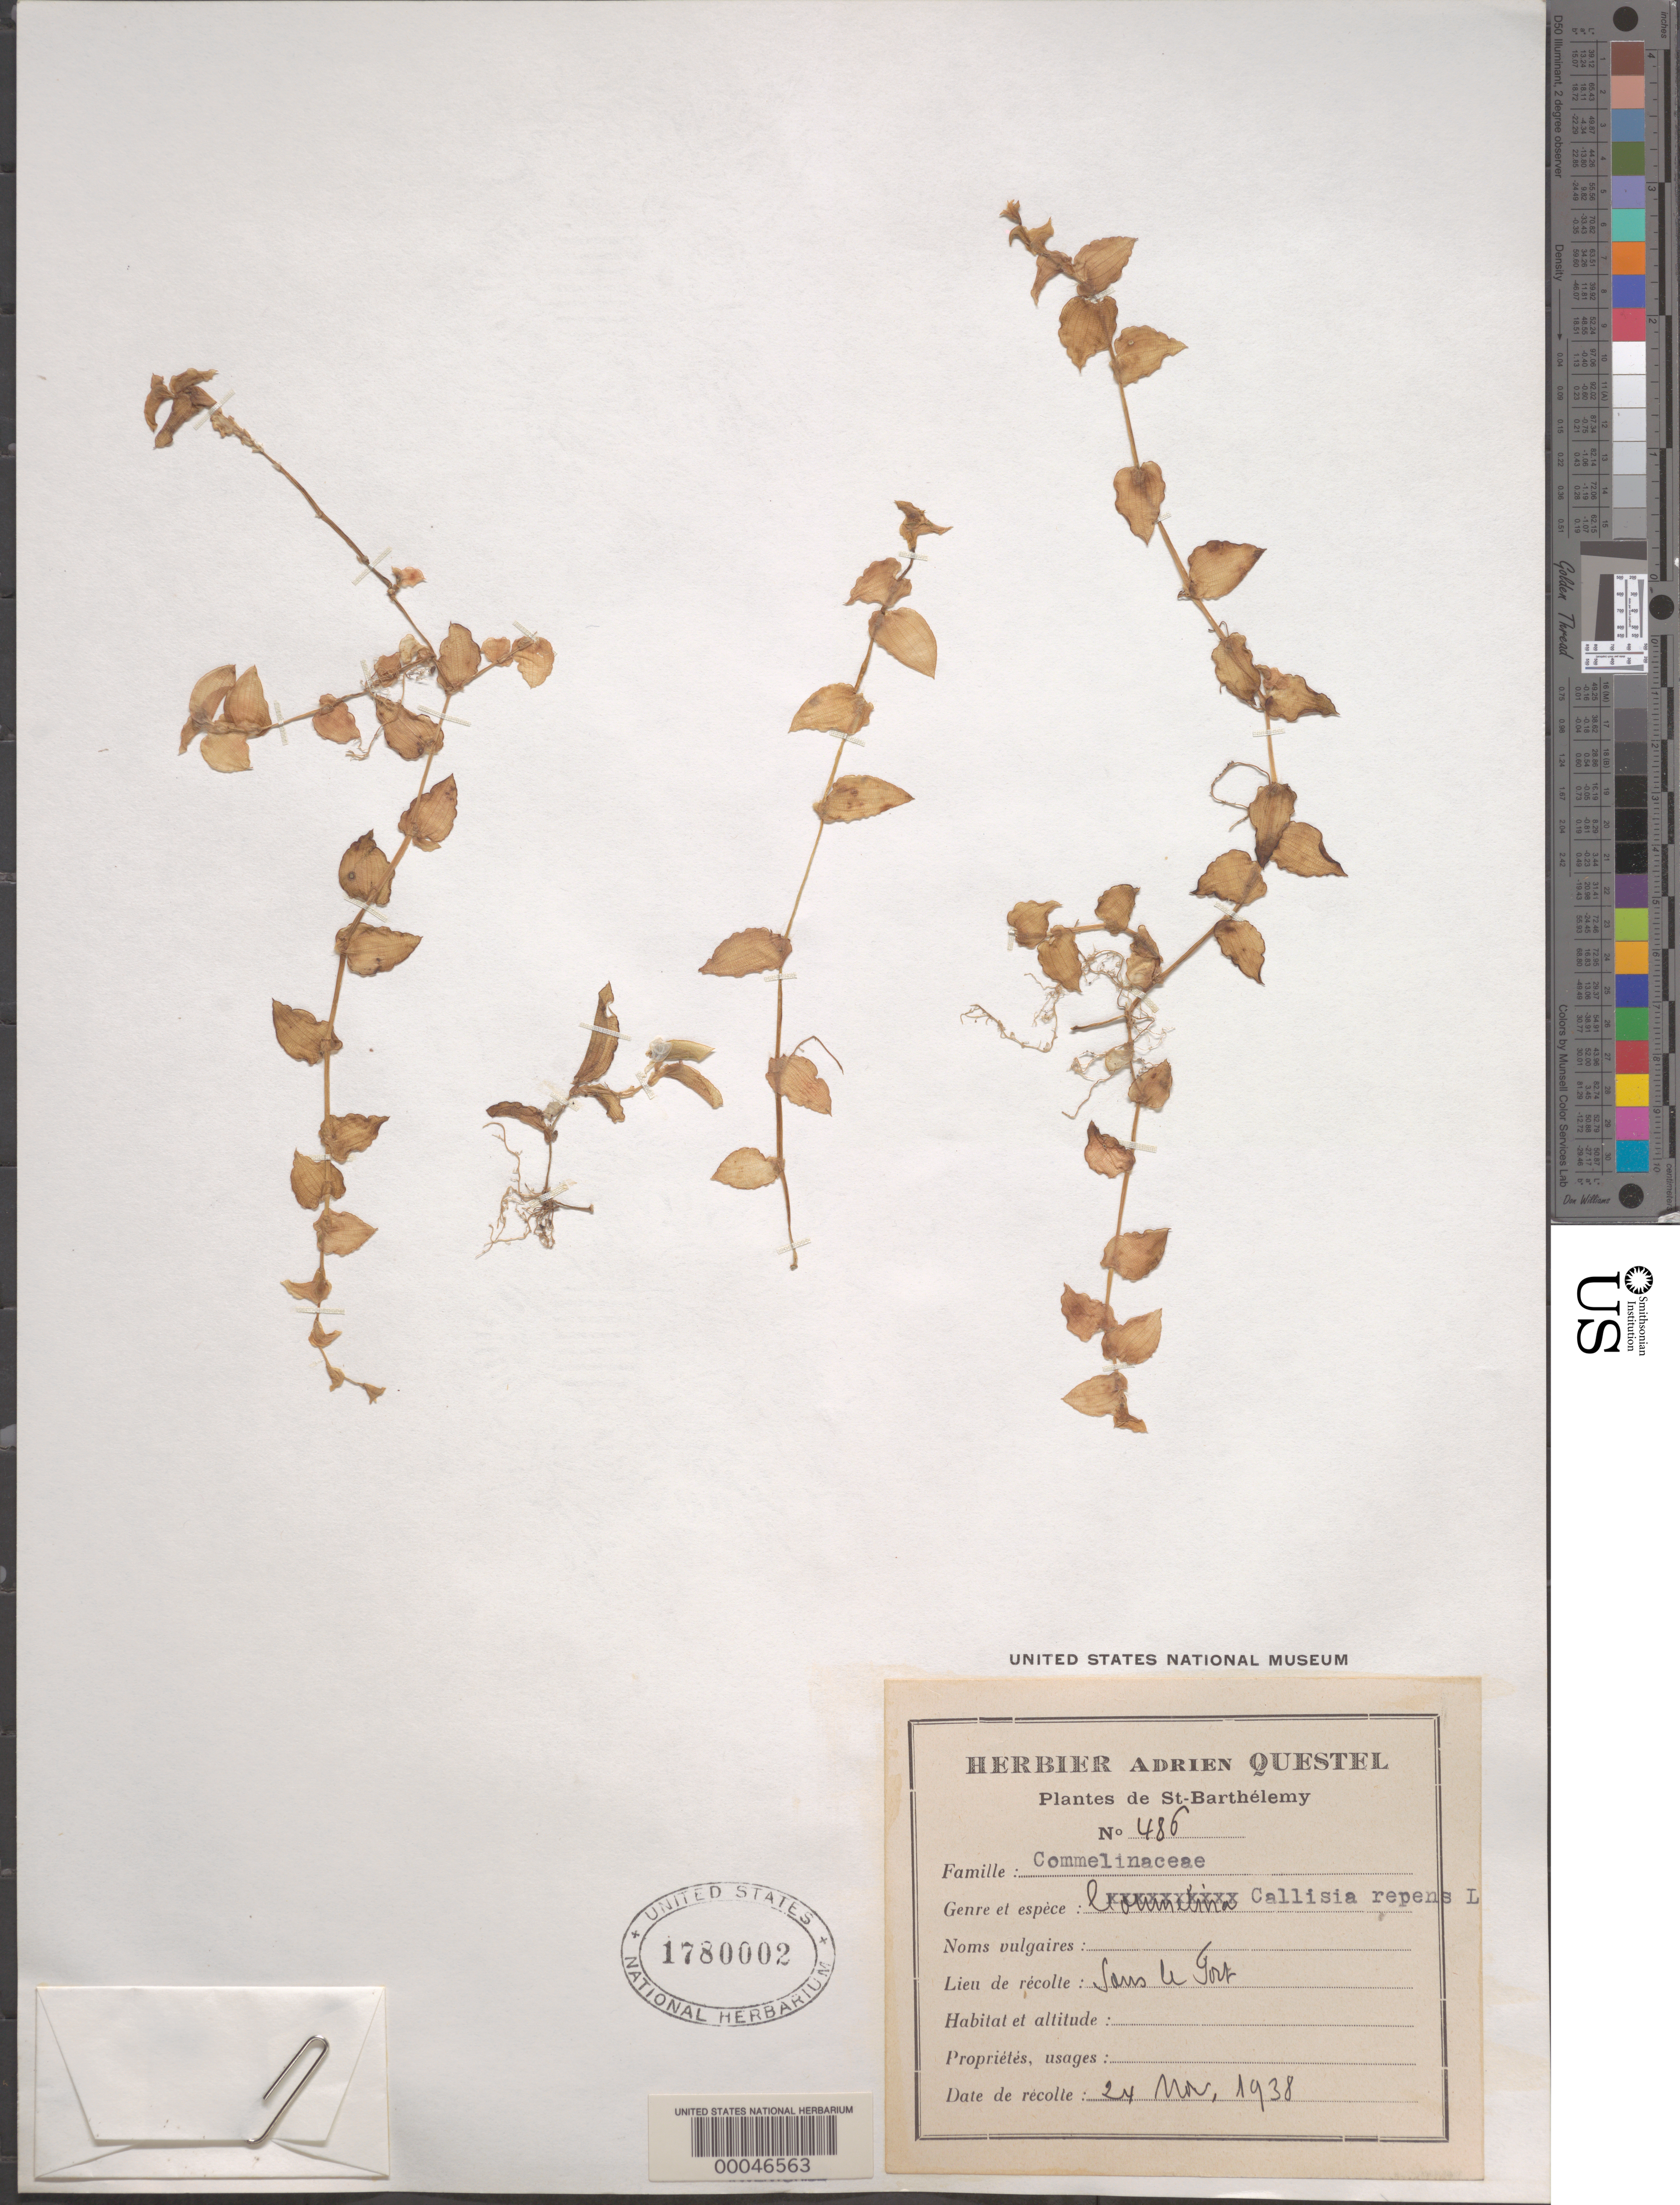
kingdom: Plantae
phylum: Tracheophyta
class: Liliopsida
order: Commelinales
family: Commelinaceae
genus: Callisia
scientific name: Callisia repens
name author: (Jacq.) L.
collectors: A. Questel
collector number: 486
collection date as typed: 24 Nov 1938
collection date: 1938-11-24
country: Saint Barthélemy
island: St. Barthélemy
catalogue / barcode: US 1780002